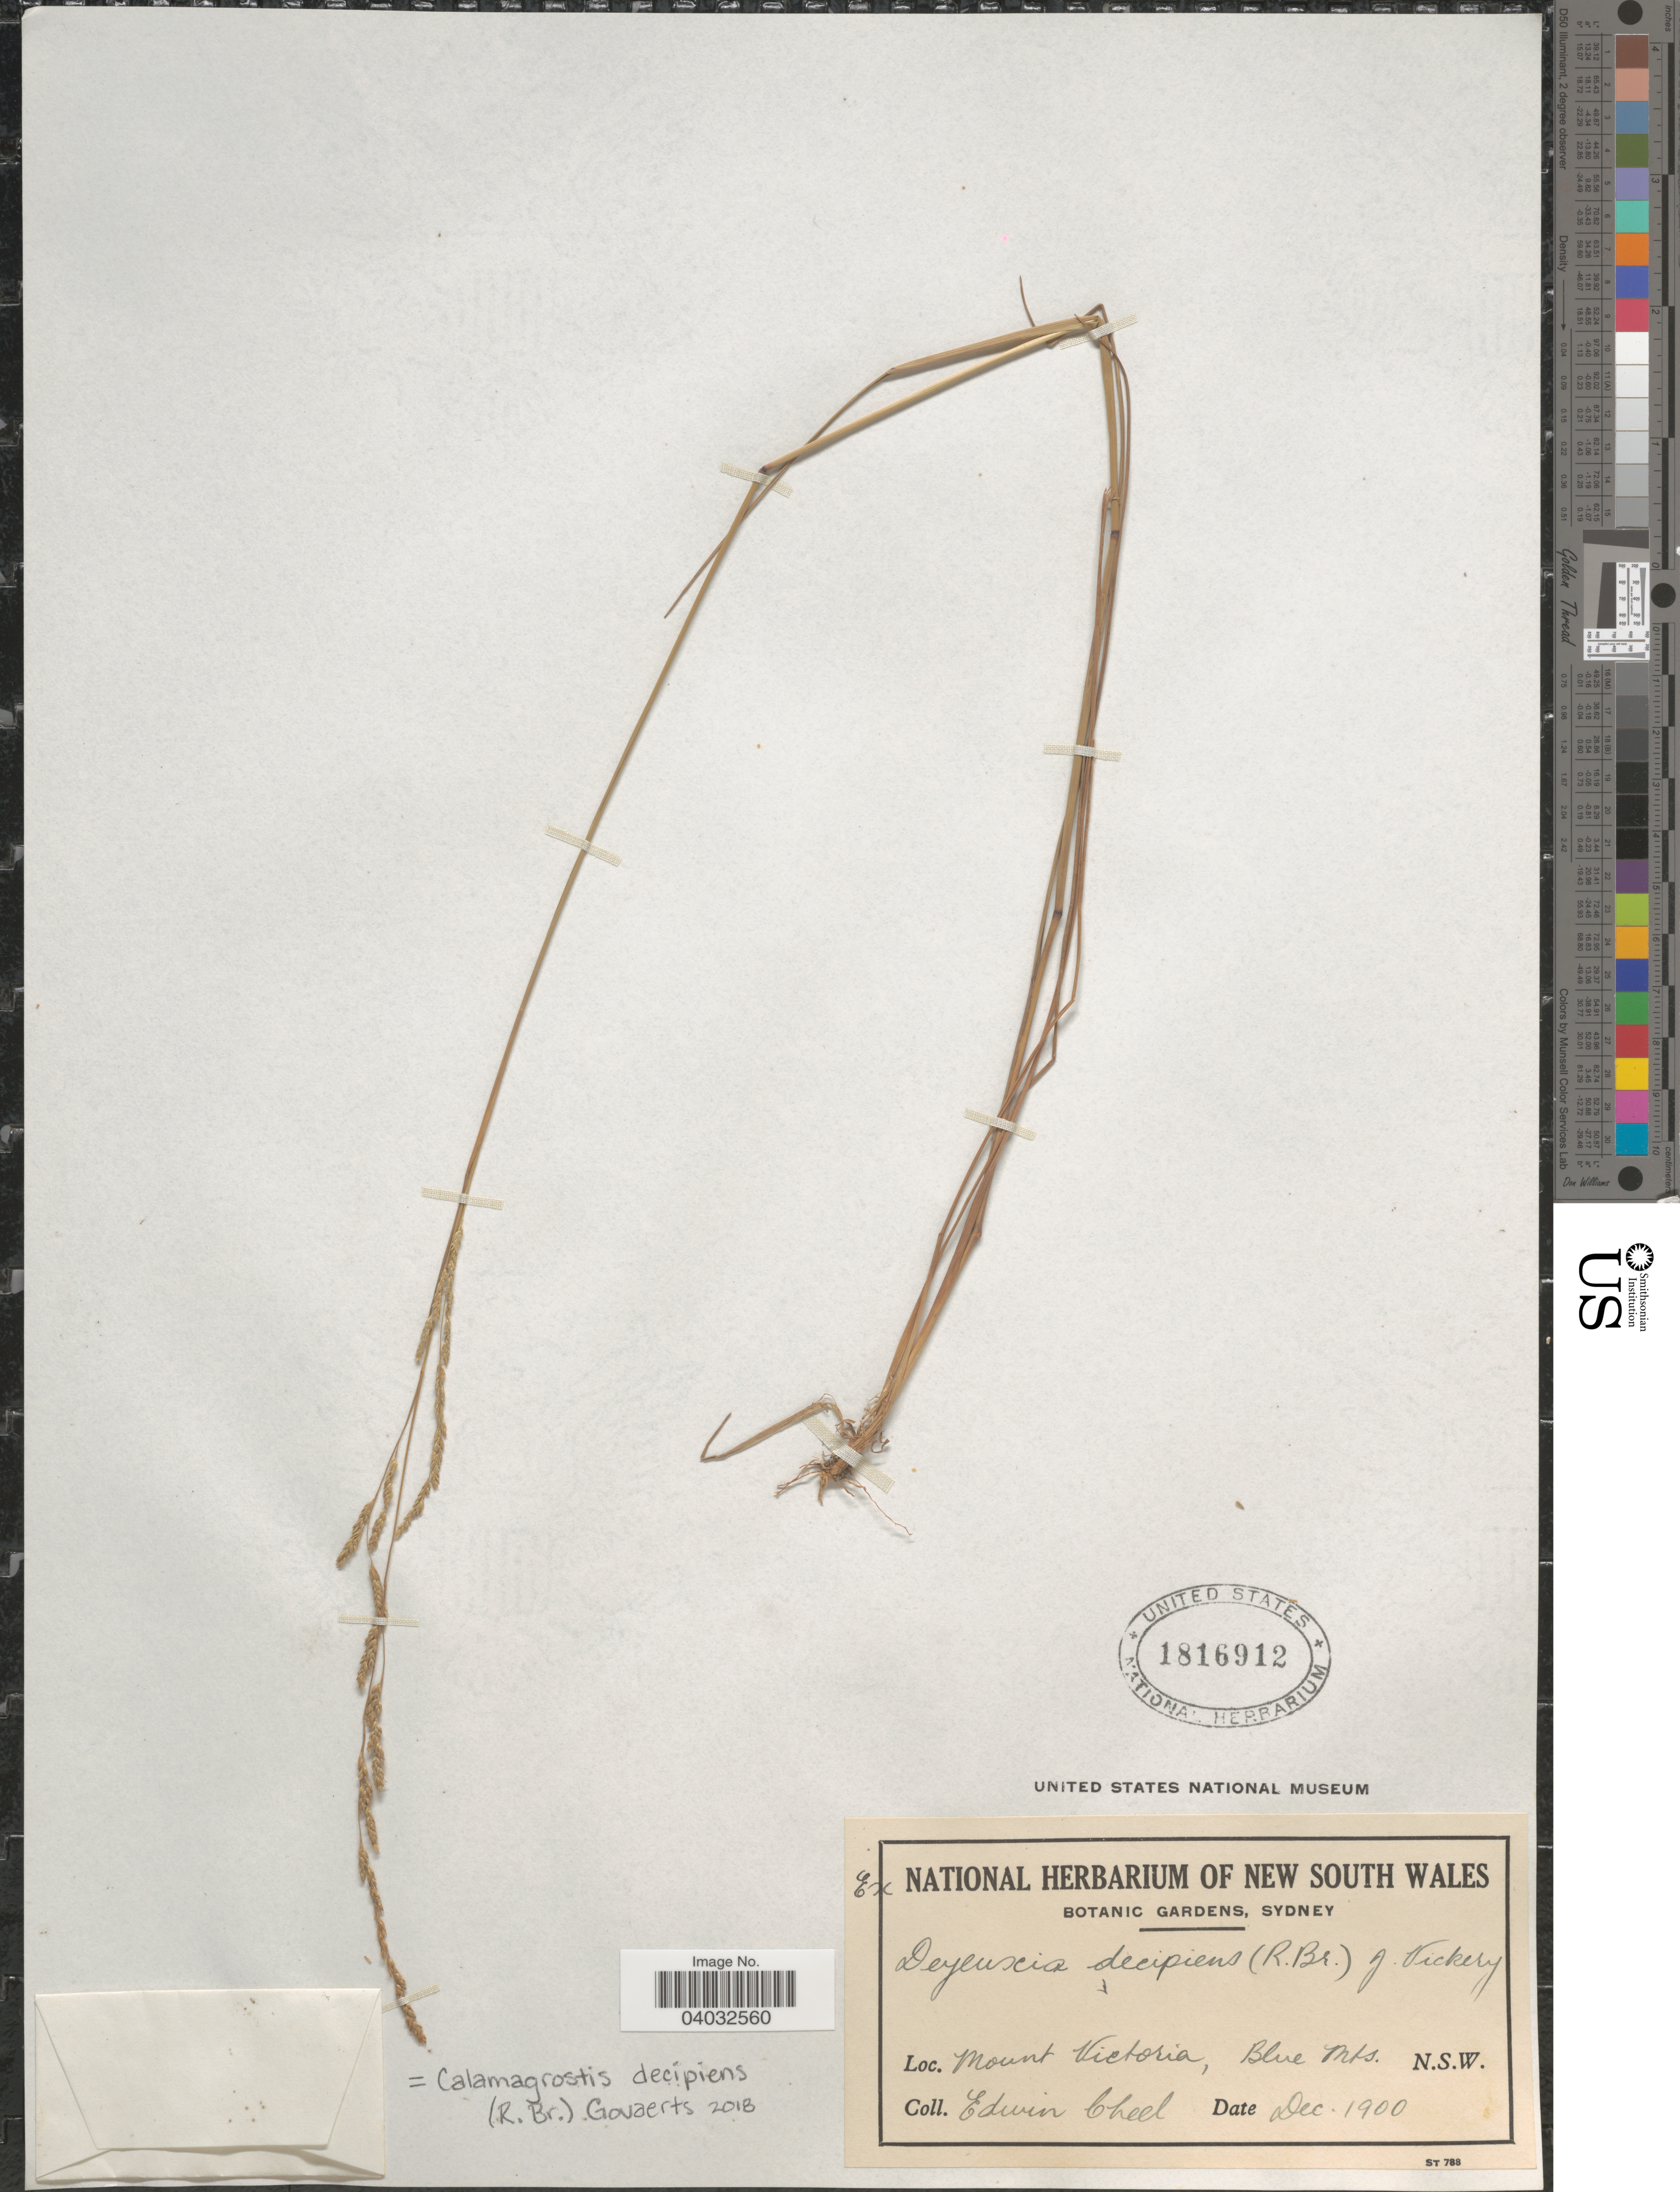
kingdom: Plantae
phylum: Tracheophyta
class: Liliopsida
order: Poales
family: Poaceae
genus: Calamagrostis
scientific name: Calamagrostis decipiens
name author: (R. Br.) Govaerts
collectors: E. Cheel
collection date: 1900-12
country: Australia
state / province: New South Wales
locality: Mount Victoria, Blue Mts.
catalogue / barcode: US 1816912